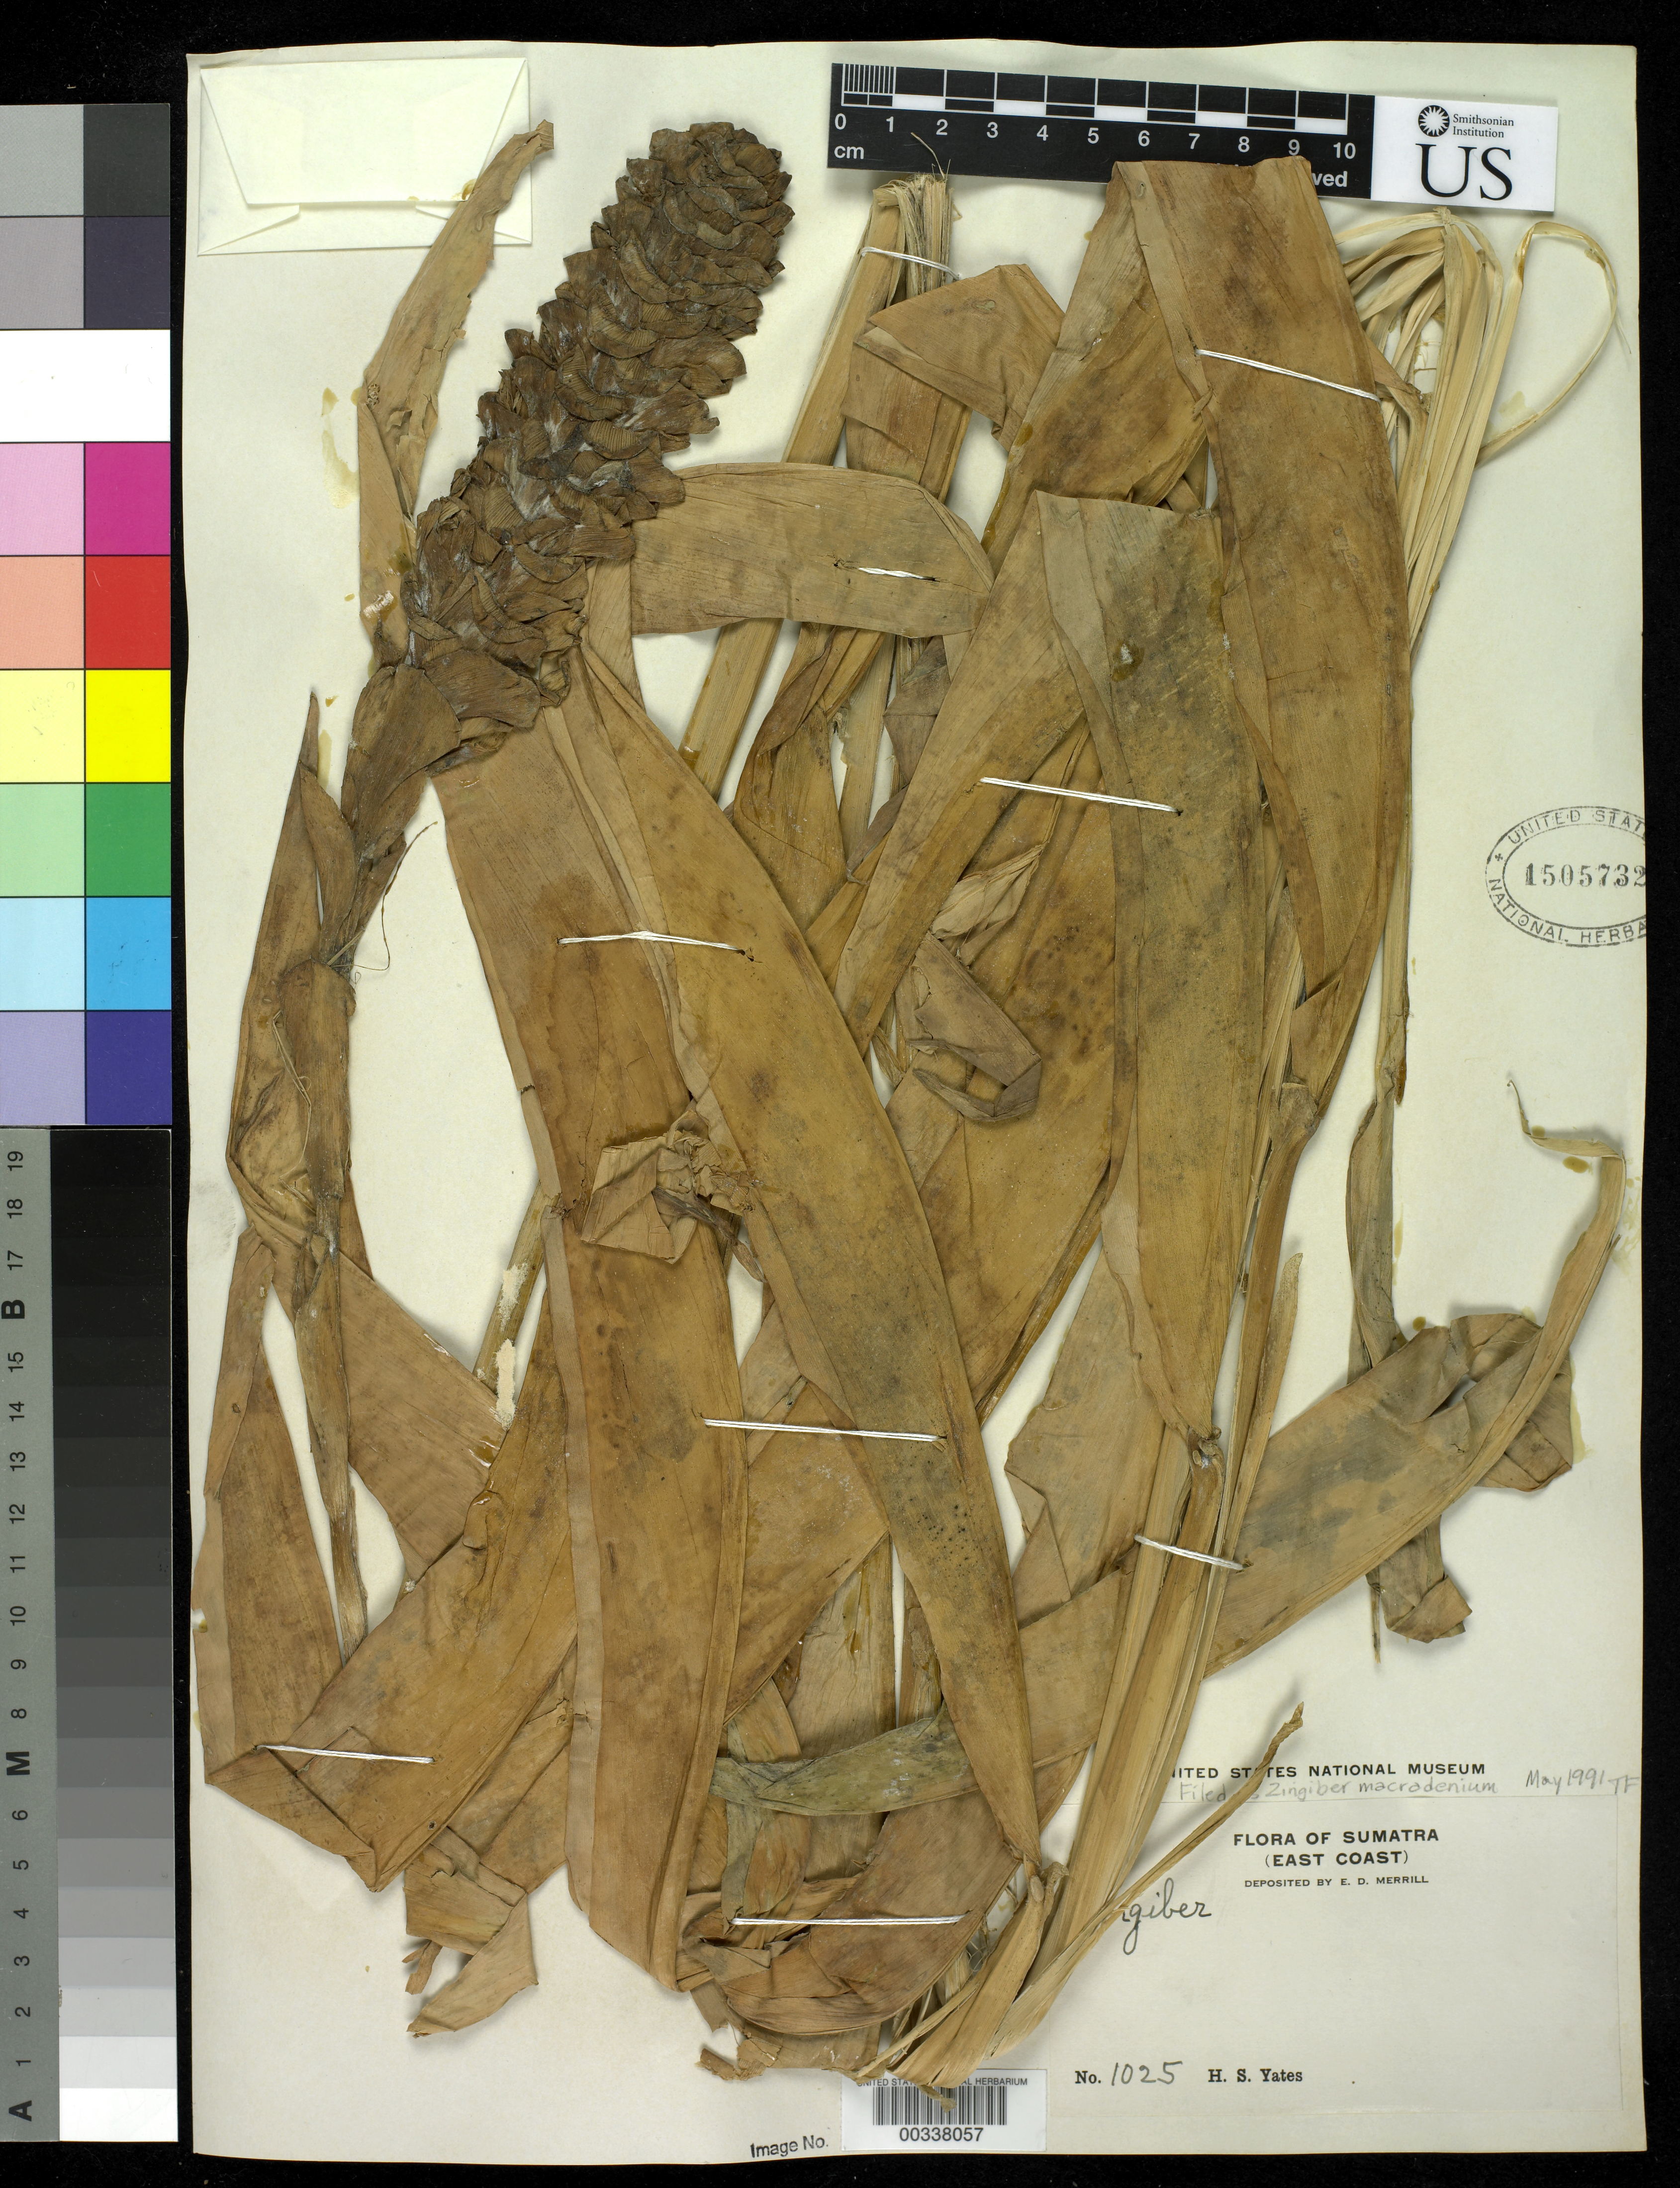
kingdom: Plantae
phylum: Tracheophyta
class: Liliopsida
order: Zingiberales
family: Zingiberaceae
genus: Zingiber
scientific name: Zingiber macradenium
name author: K. Schum.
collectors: H. S. Yates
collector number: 1025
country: Indonesia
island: Sumatra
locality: (east coast)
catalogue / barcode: US 1505732